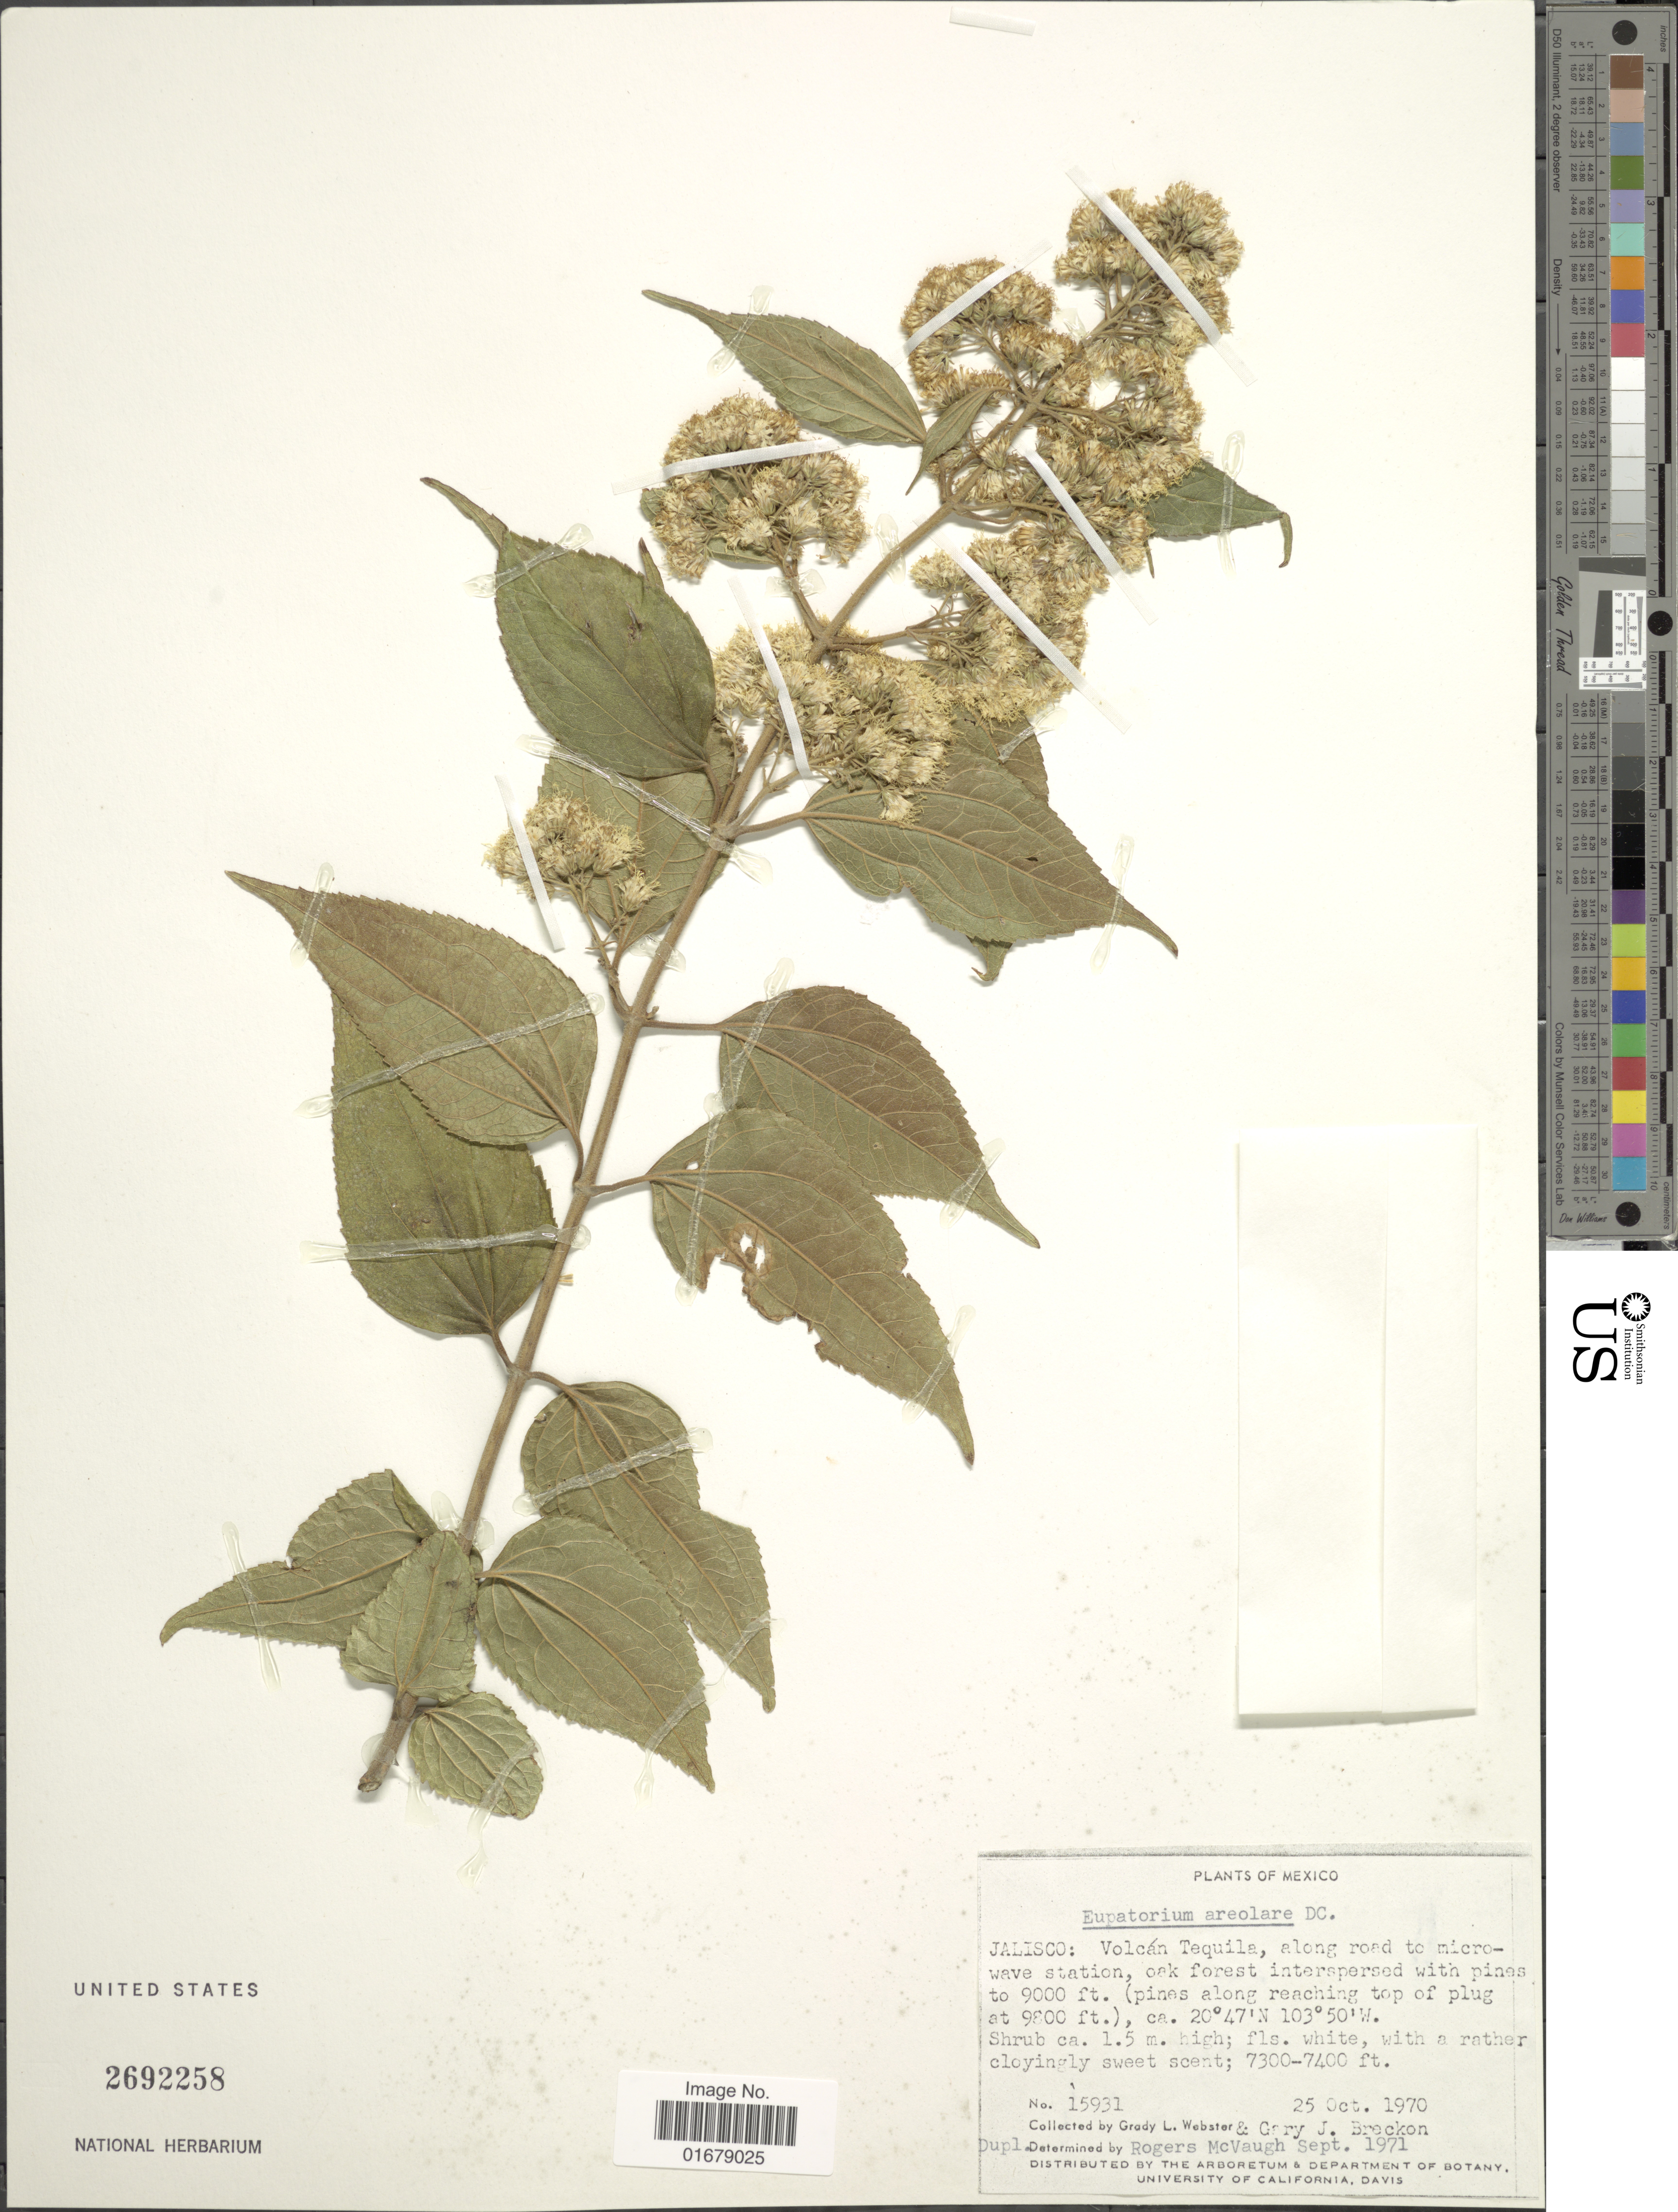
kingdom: Plantae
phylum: Tracheophyta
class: Magnoliopsida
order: Asterales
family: Asteraceae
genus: Piptothrix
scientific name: Piptothrix areolaris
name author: (DC.) R.M. King & H. Rob.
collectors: G. L. Webster & G. J. Breckon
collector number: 15931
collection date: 1970-10-25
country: Mexico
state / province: Jalisco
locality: Mexico. Jalisco: Volcan Tequila, along road to microwave station, oak forest interspersed with pines. (pines along reaching top of plug)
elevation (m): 2743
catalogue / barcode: US 2692258